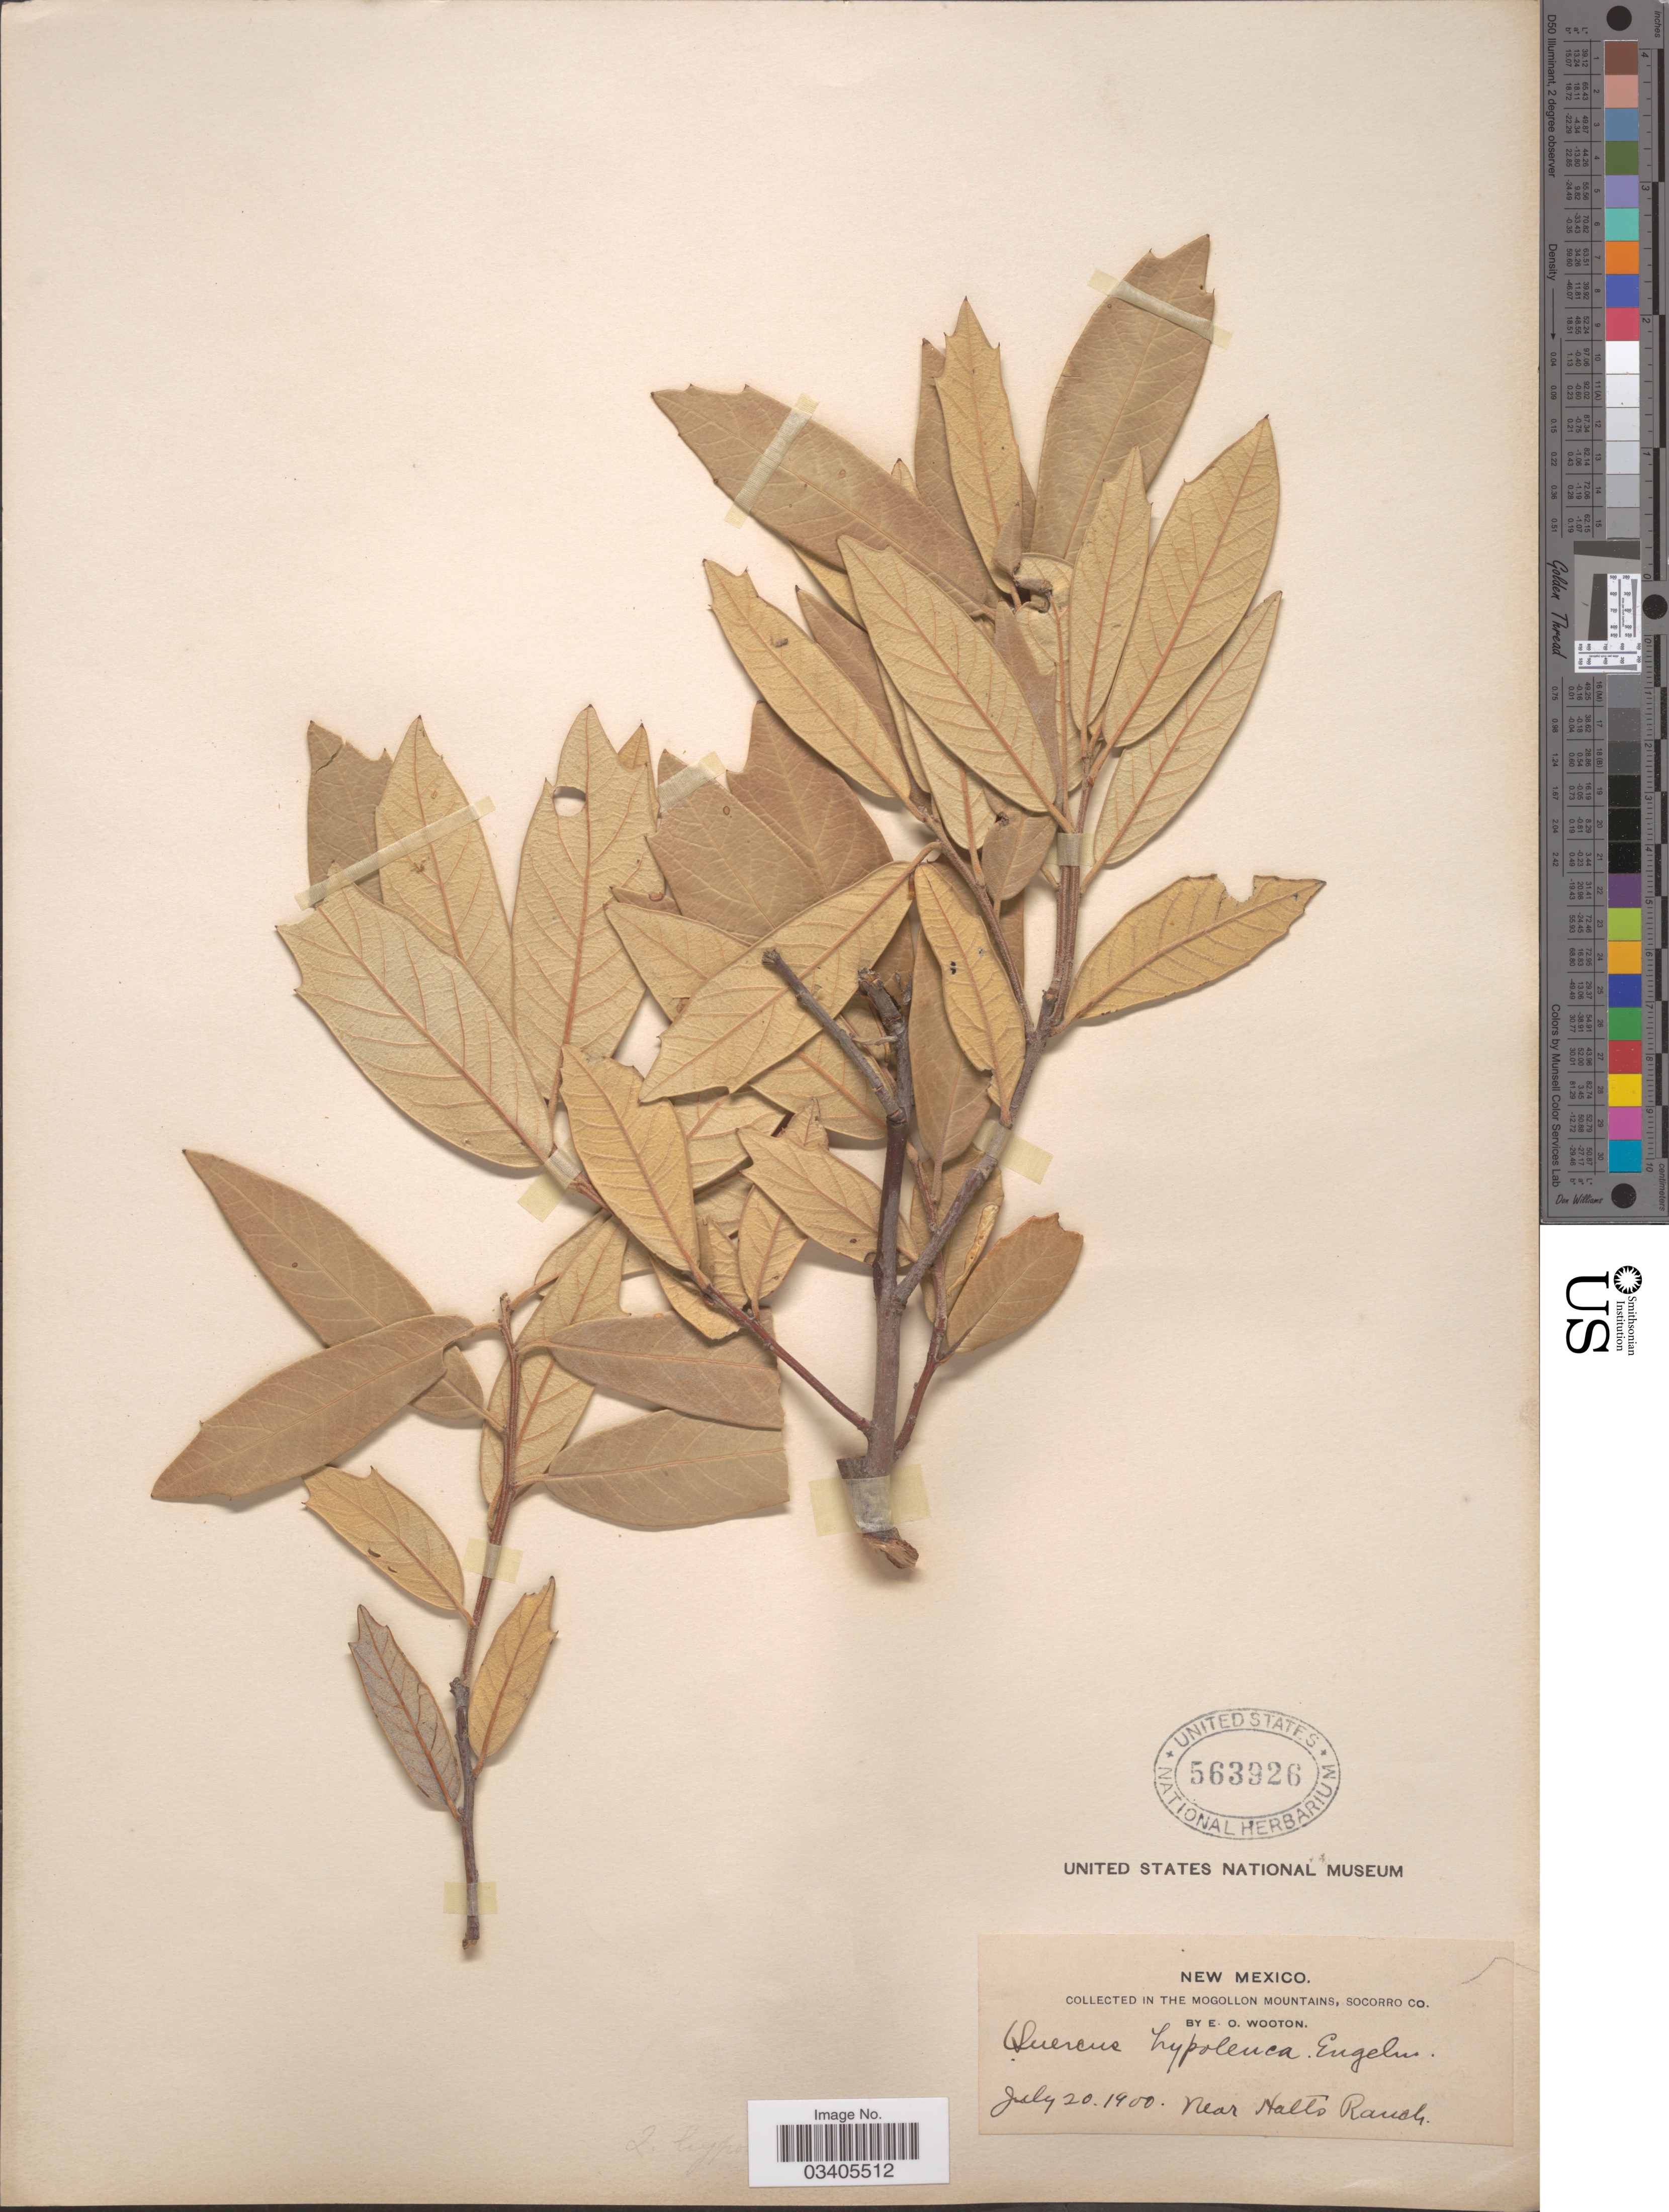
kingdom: Plantae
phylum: Tracheophyta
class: Magnoliopsida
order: Fagales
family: Fagaceae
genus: Quercus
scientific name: Quercus hypoleucoides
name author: A. Camus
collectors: E. O. Wooton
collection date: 1900-07-20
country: United States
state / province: New Mexico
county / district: Socorro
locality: The Mogollon Mountains, Socorro Co. Near Holt's Ranch.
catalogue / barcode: US 563926